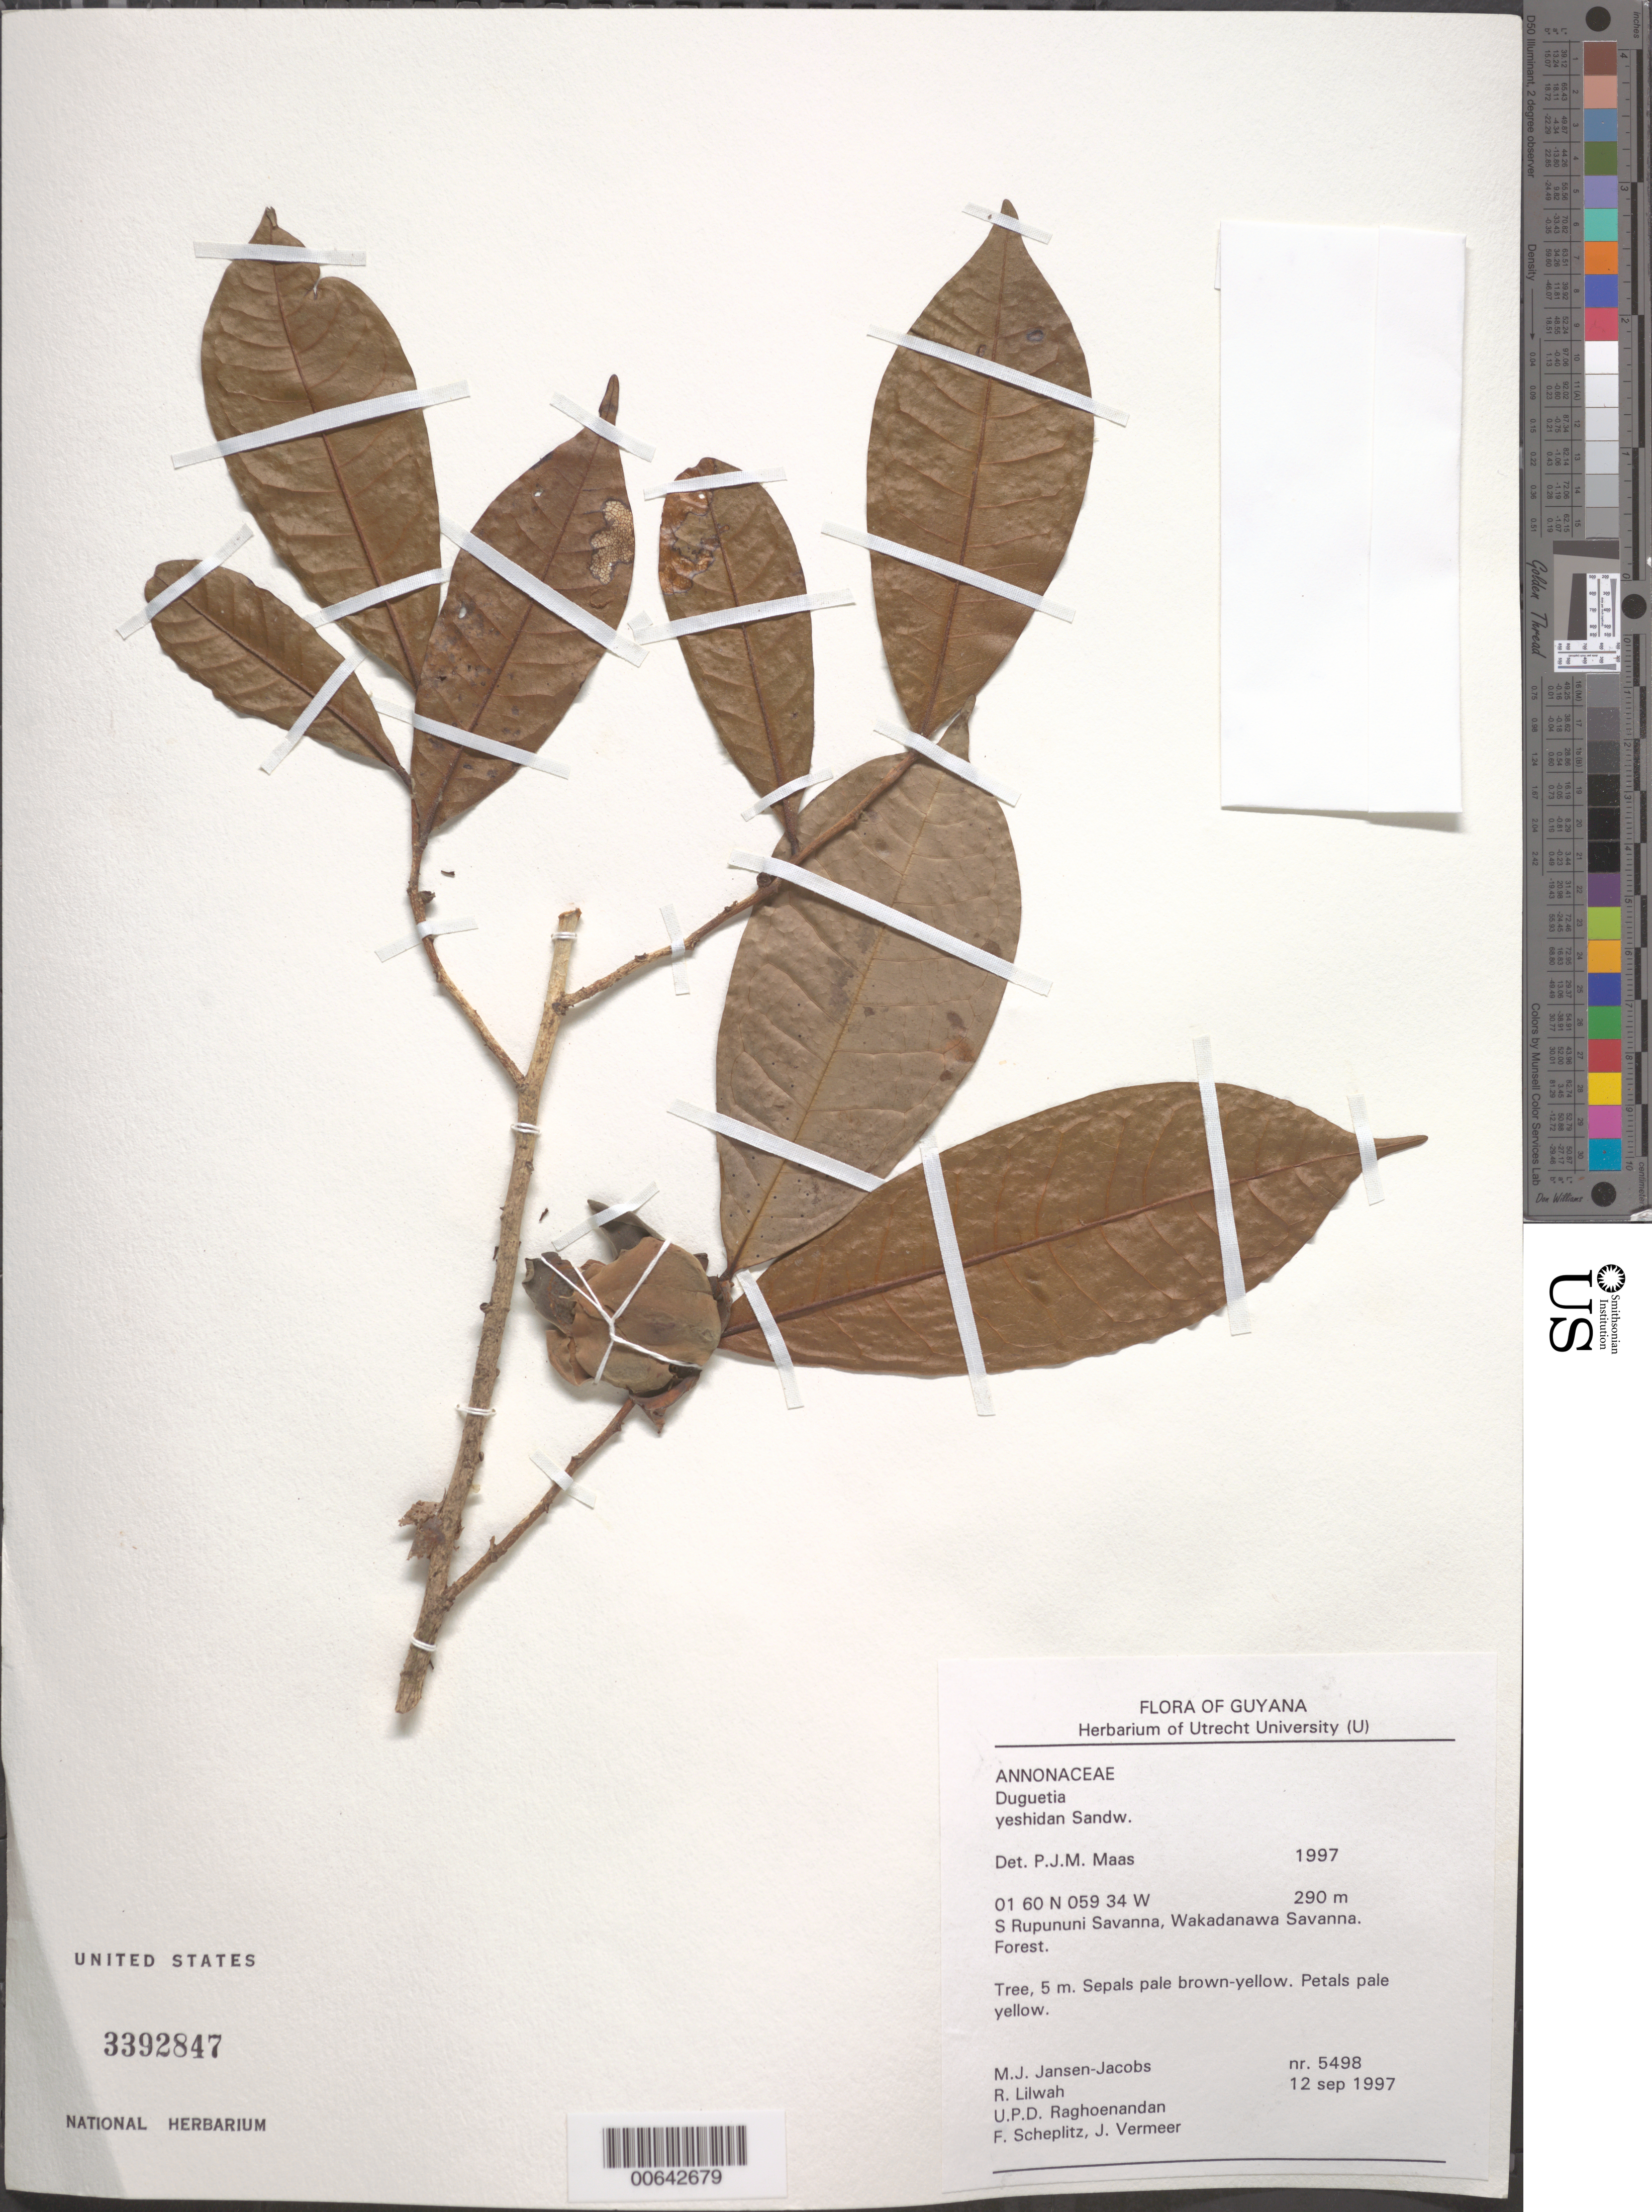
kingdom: Plantae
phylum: Tracheophyta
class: Magnoliopsida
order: Magnoliales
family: Annonaceae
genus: Duguetia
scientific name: Duguetia yeshidan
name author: Sandwith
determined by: Maas, Paul J. M.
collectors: M. J. Jansen-Jacobs, R. Lilwah, U. Raghoenandan, F. Scheplitz & J. Vermeer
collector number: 5498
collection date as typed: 12-Sep-97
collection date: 1997-09-12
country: Guyana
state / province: U. Takutu-U. Essequibo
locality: S. Rupununi savanna, Wakadanawa Savanna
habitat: Forest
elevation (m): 290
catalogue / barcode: US 3392847